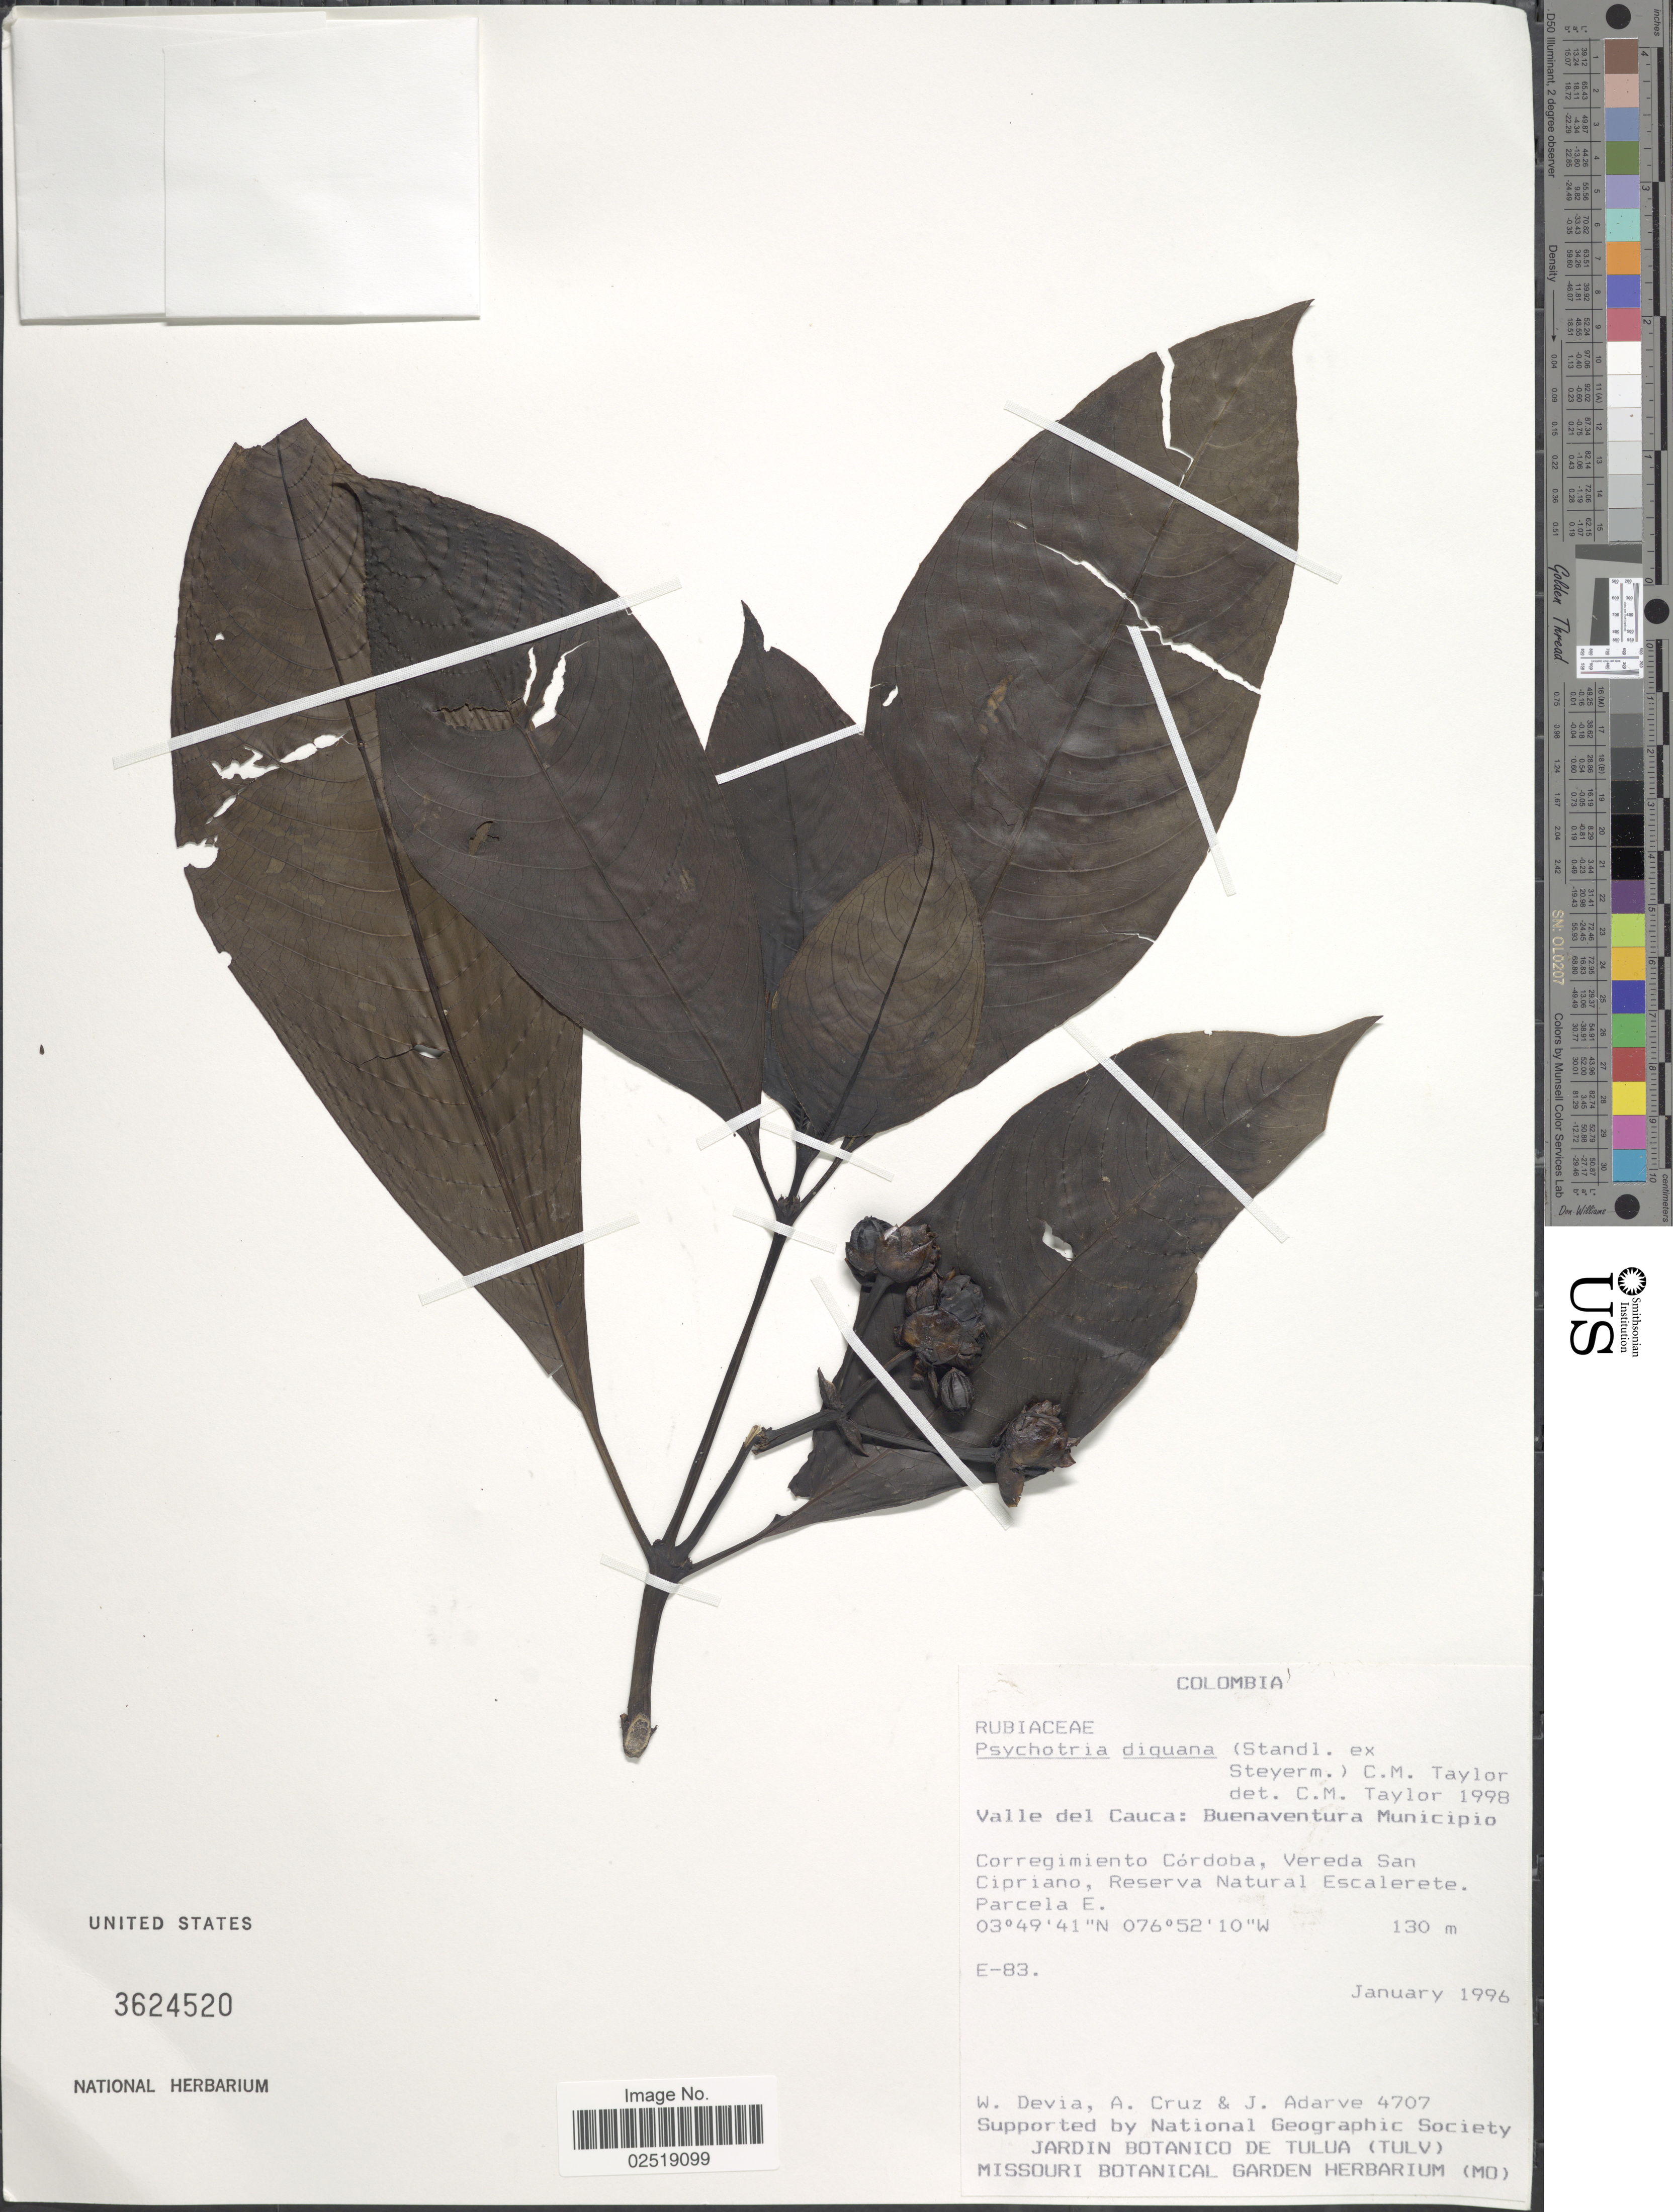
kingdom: Plantae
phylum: Tracheophyta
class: Magnoliopsida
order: Gentianales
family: Rubiaceae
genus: Psychotria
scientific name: Psychotria diguana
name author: (Standl. ex Steyerm.) C.M. Taylor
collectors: W. Devia, A. Cruz & J. B. Adarve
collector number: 4707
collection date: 1996-01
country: Colombia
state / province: Valle del Cauca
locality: Valle del Cauca: Buenaventura Municipio. Corregimiento Cordoba, Vereda San Cipriano, Reserva Natural Escalerete. Parcela E.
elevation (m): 130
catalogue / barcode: US 3624520